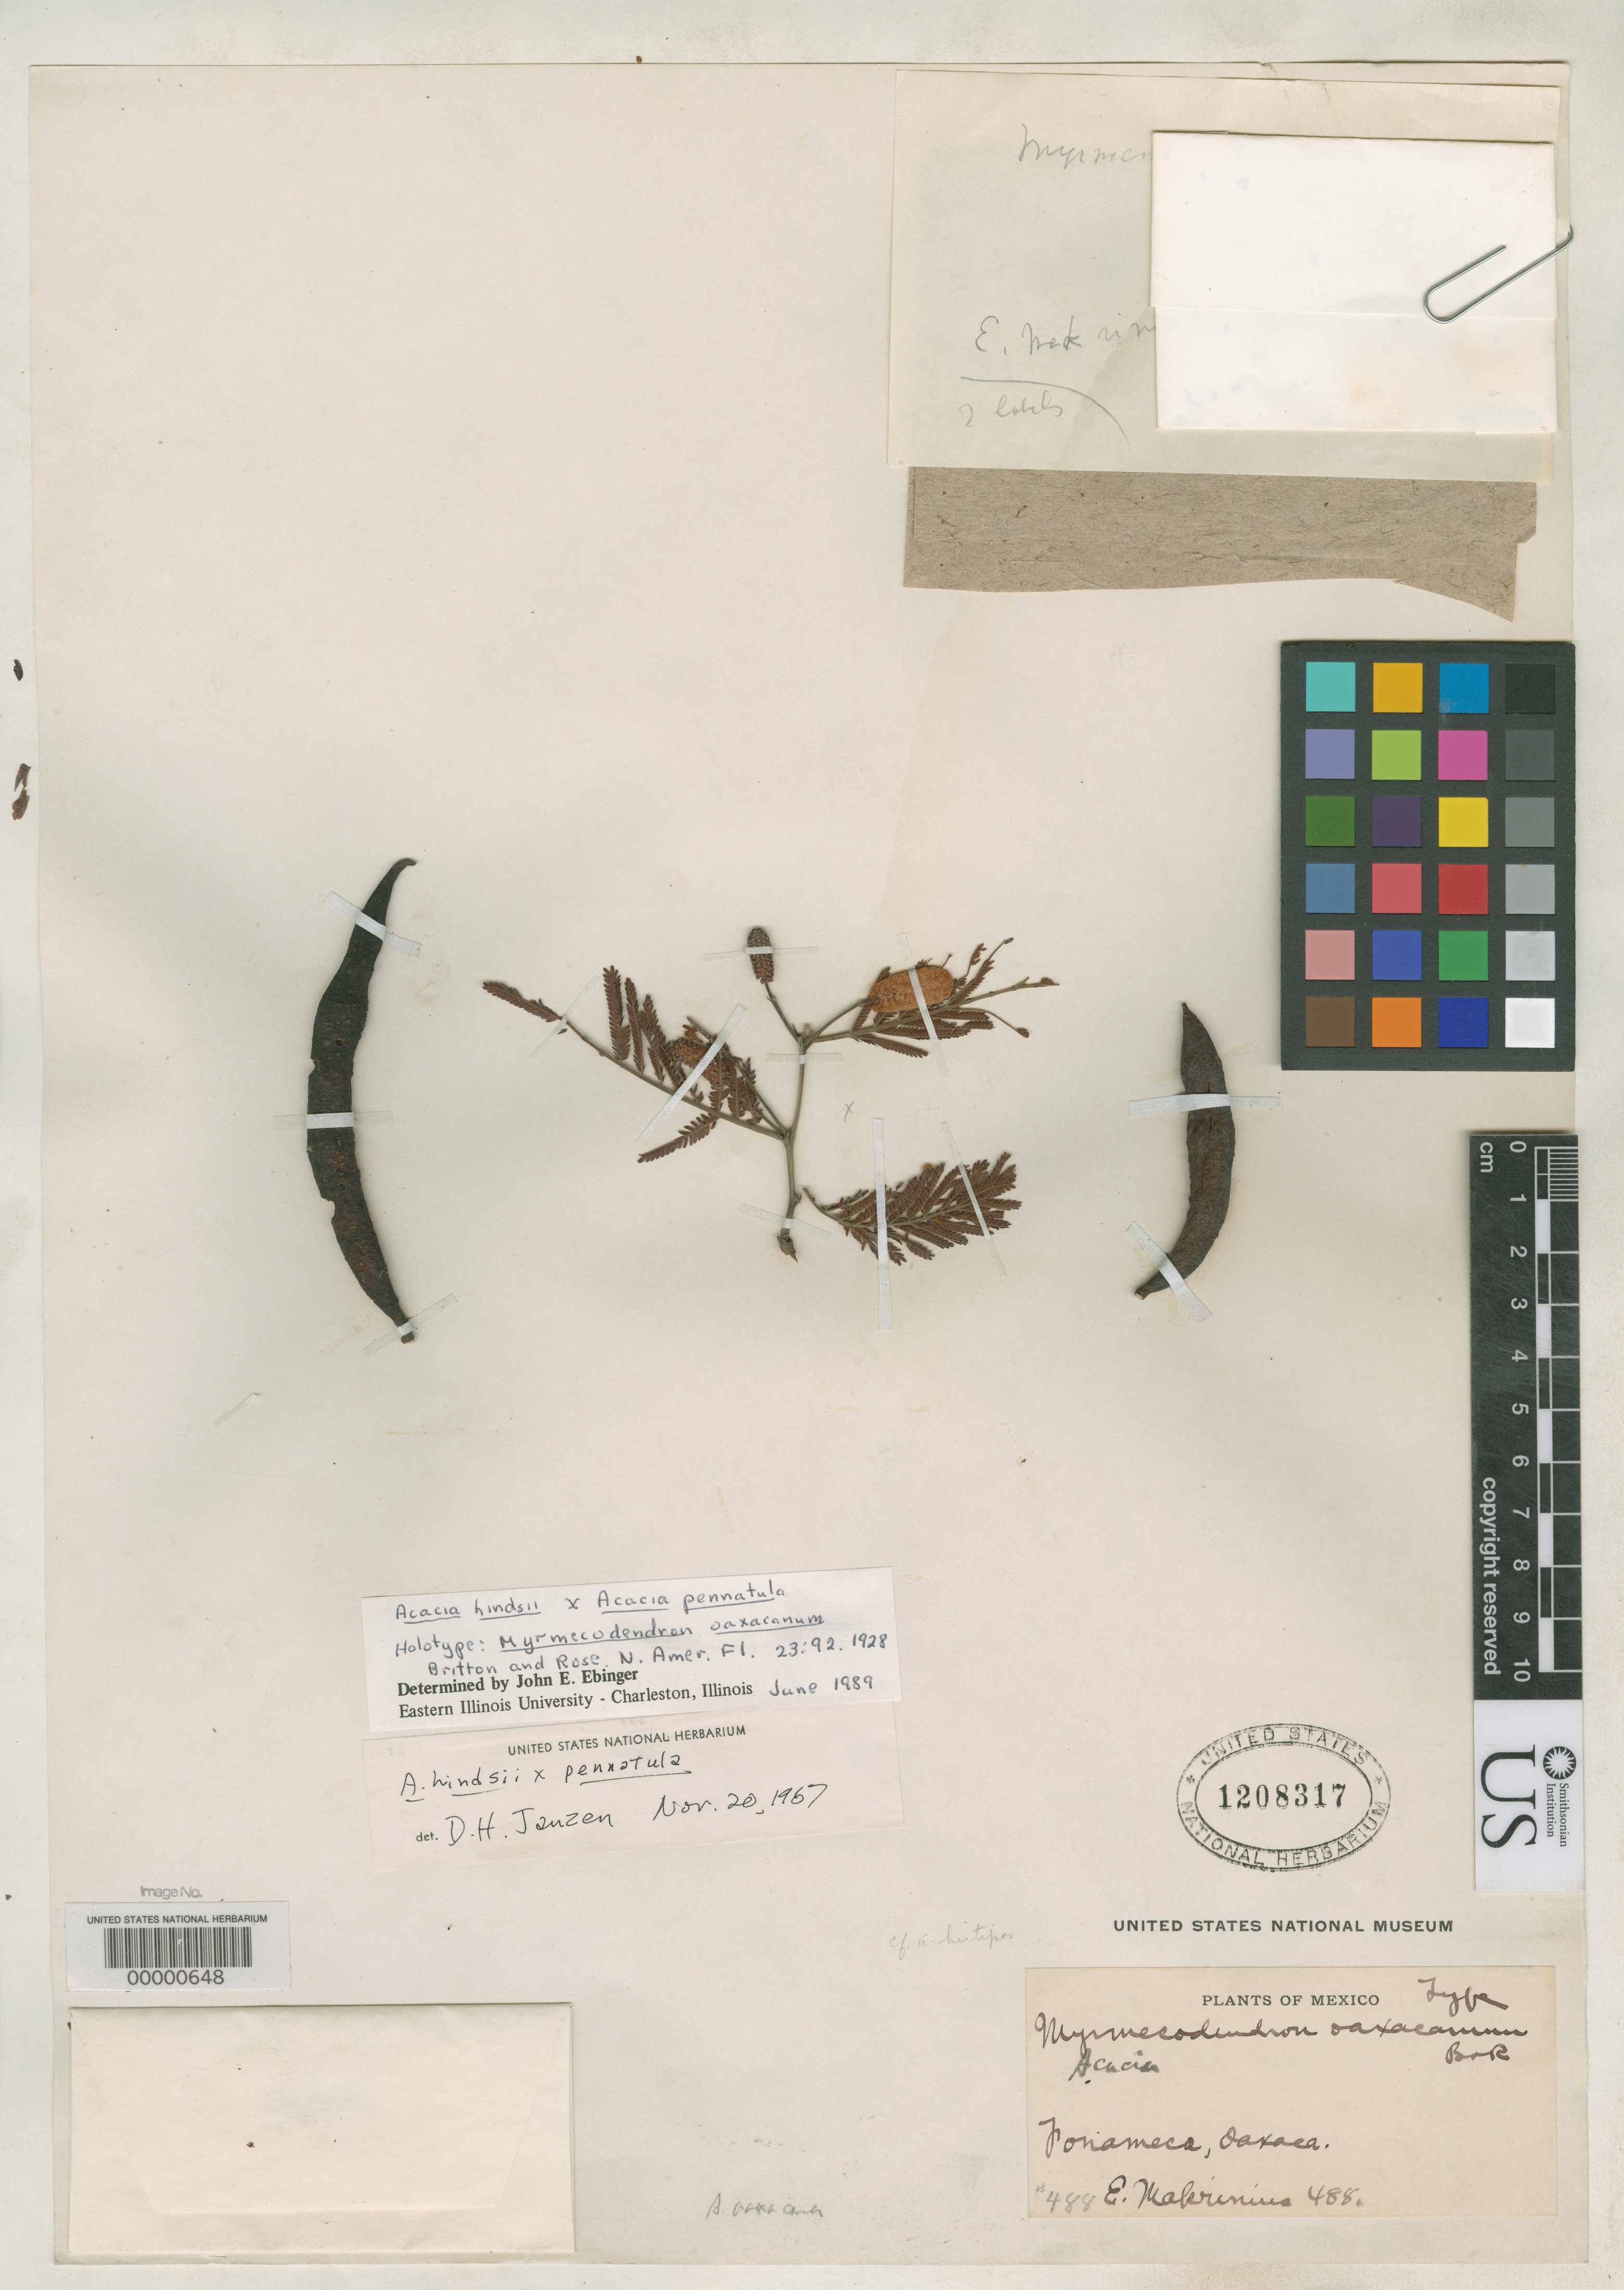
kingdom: Plantae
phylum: Tracheophyta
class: Magnoliopsida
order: Fabales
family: Fabaceae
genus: Myrmecodendron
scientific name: Myrmecodendron oaxacanum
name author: Britton & Rose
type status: Type Collection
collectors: E. Makrinius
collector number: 488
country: Mexico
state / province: Oaxaca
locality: Fonameca.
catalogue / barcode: US 1208317